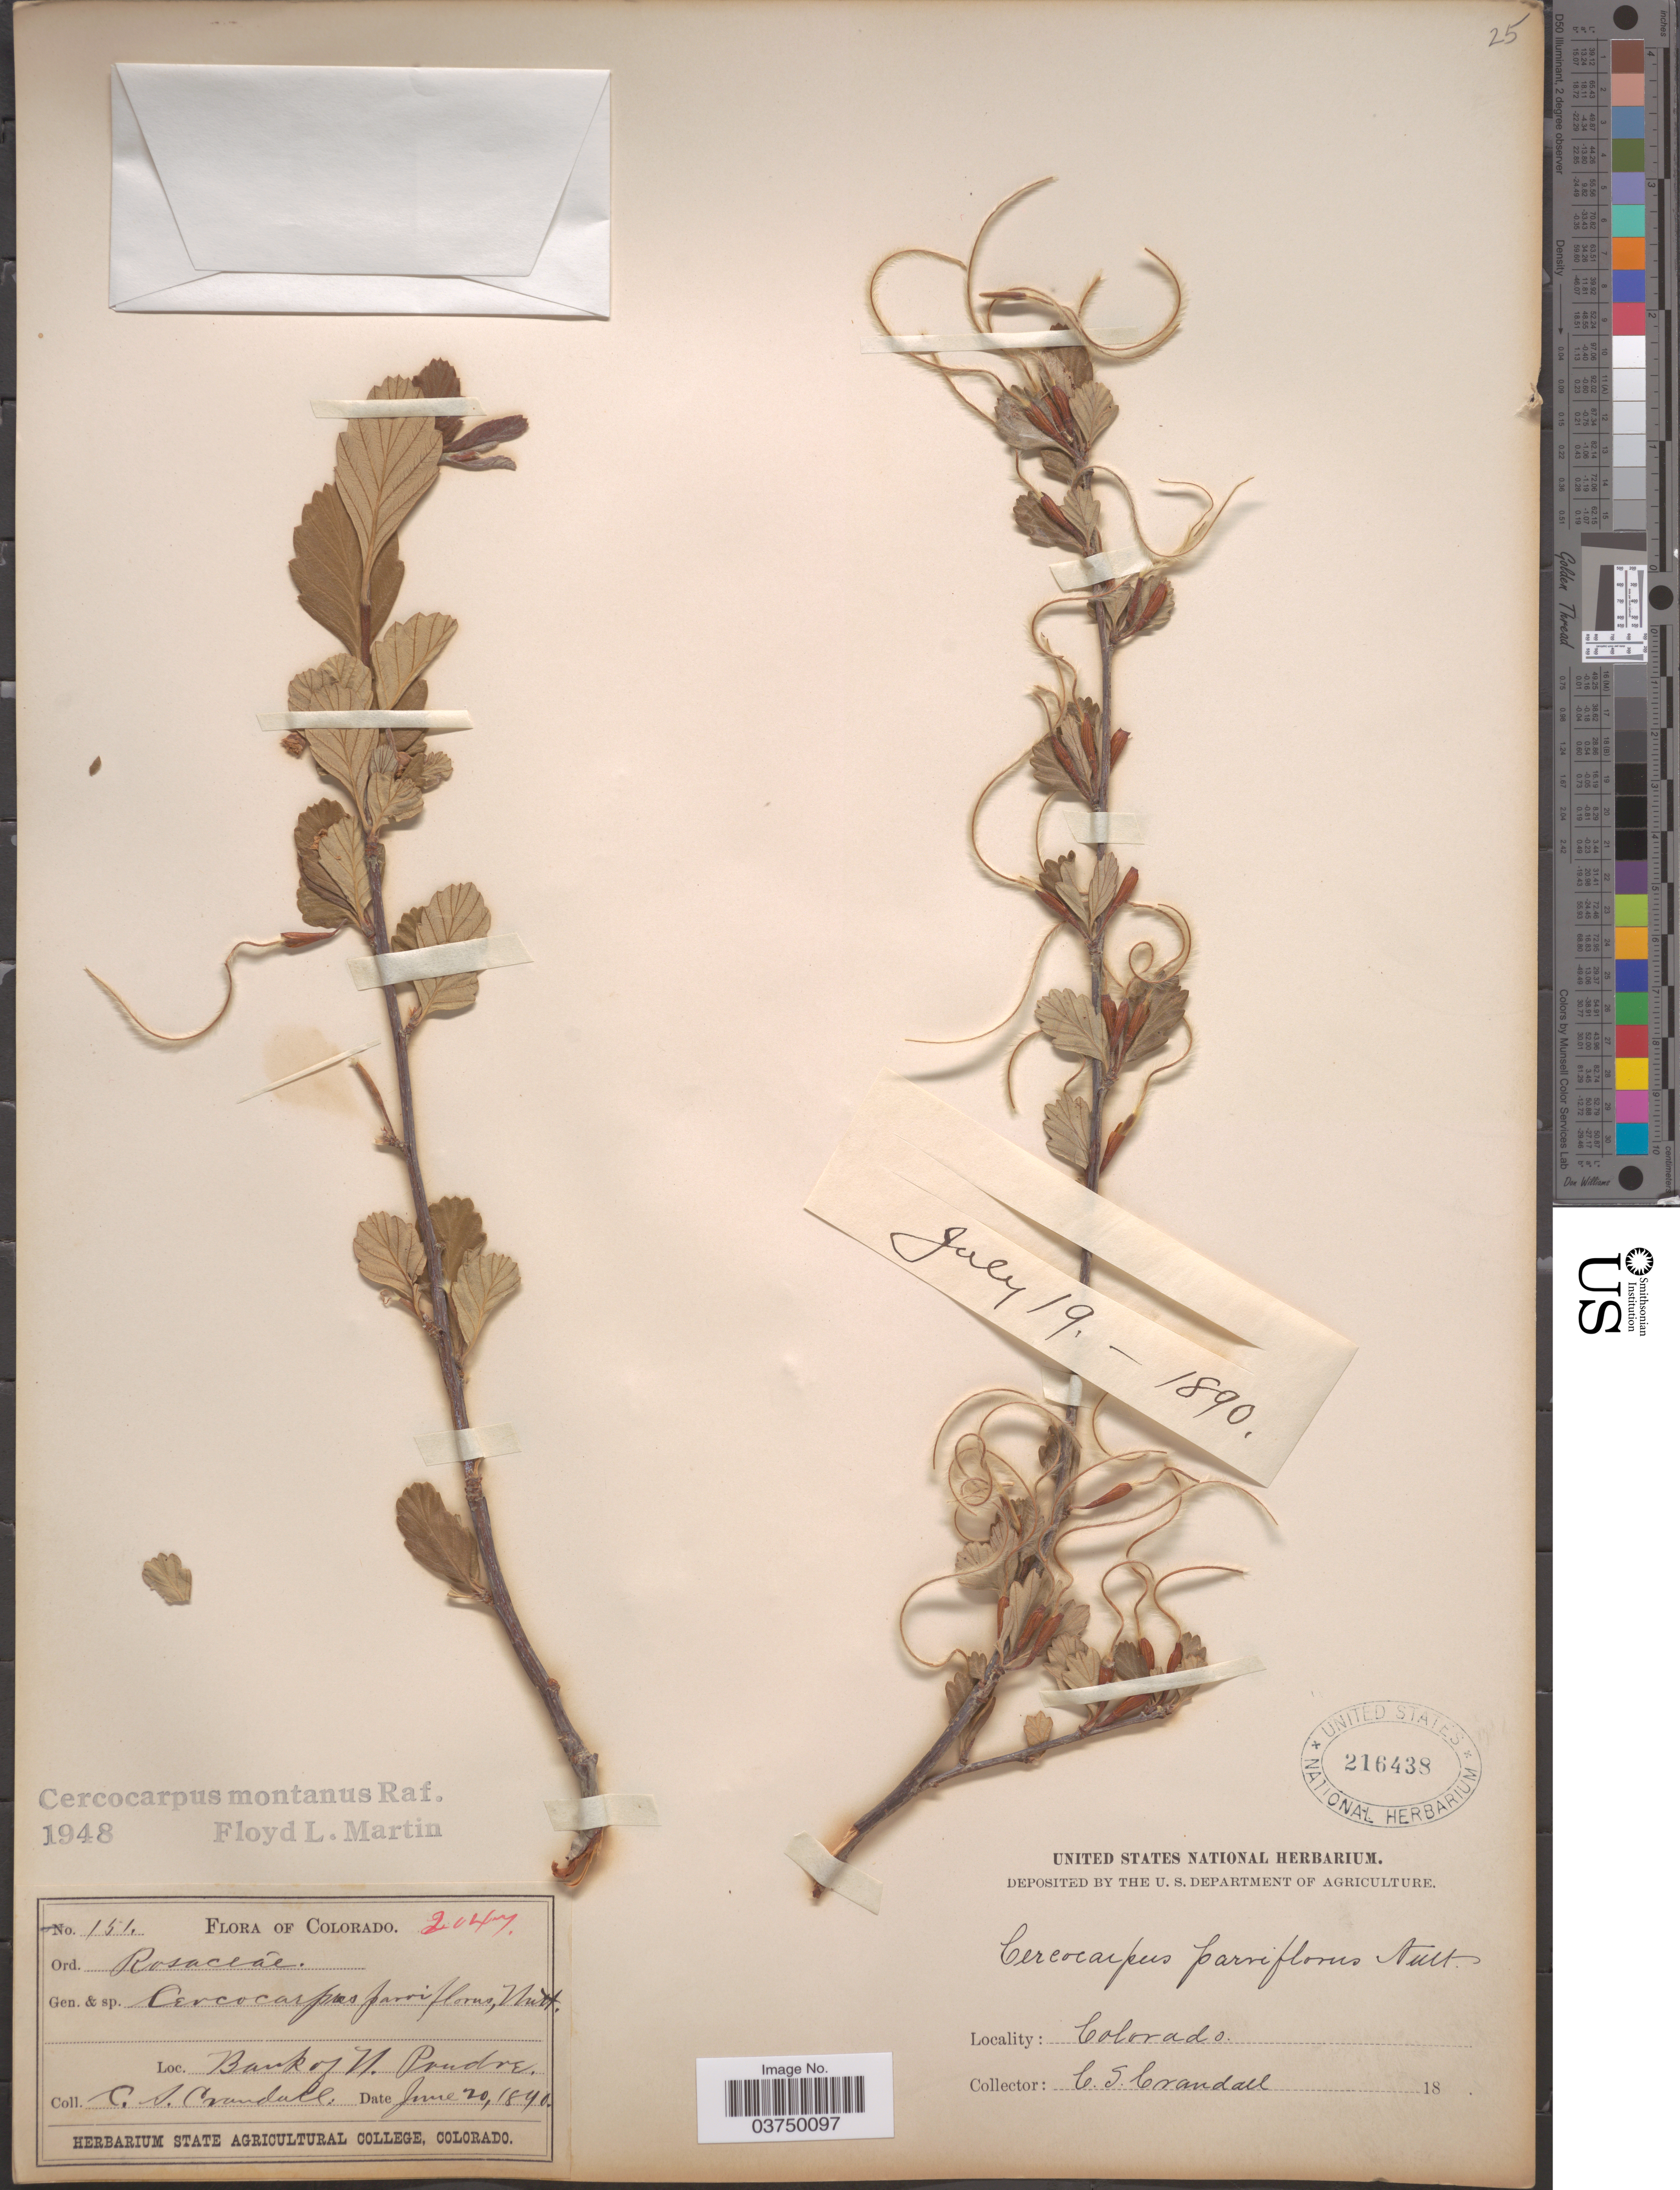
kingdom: Plantae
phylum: Tracheophyta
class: Magnoliopsida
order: Rosales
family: Rosaceae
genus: Cercocarpus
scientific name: Cercocarpus montanus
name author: Raf.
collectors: C. Crandall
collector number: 151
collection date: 1840-06-20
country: United States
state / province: Colorado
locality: Bank of N. Poudre.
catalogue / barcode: US 216438